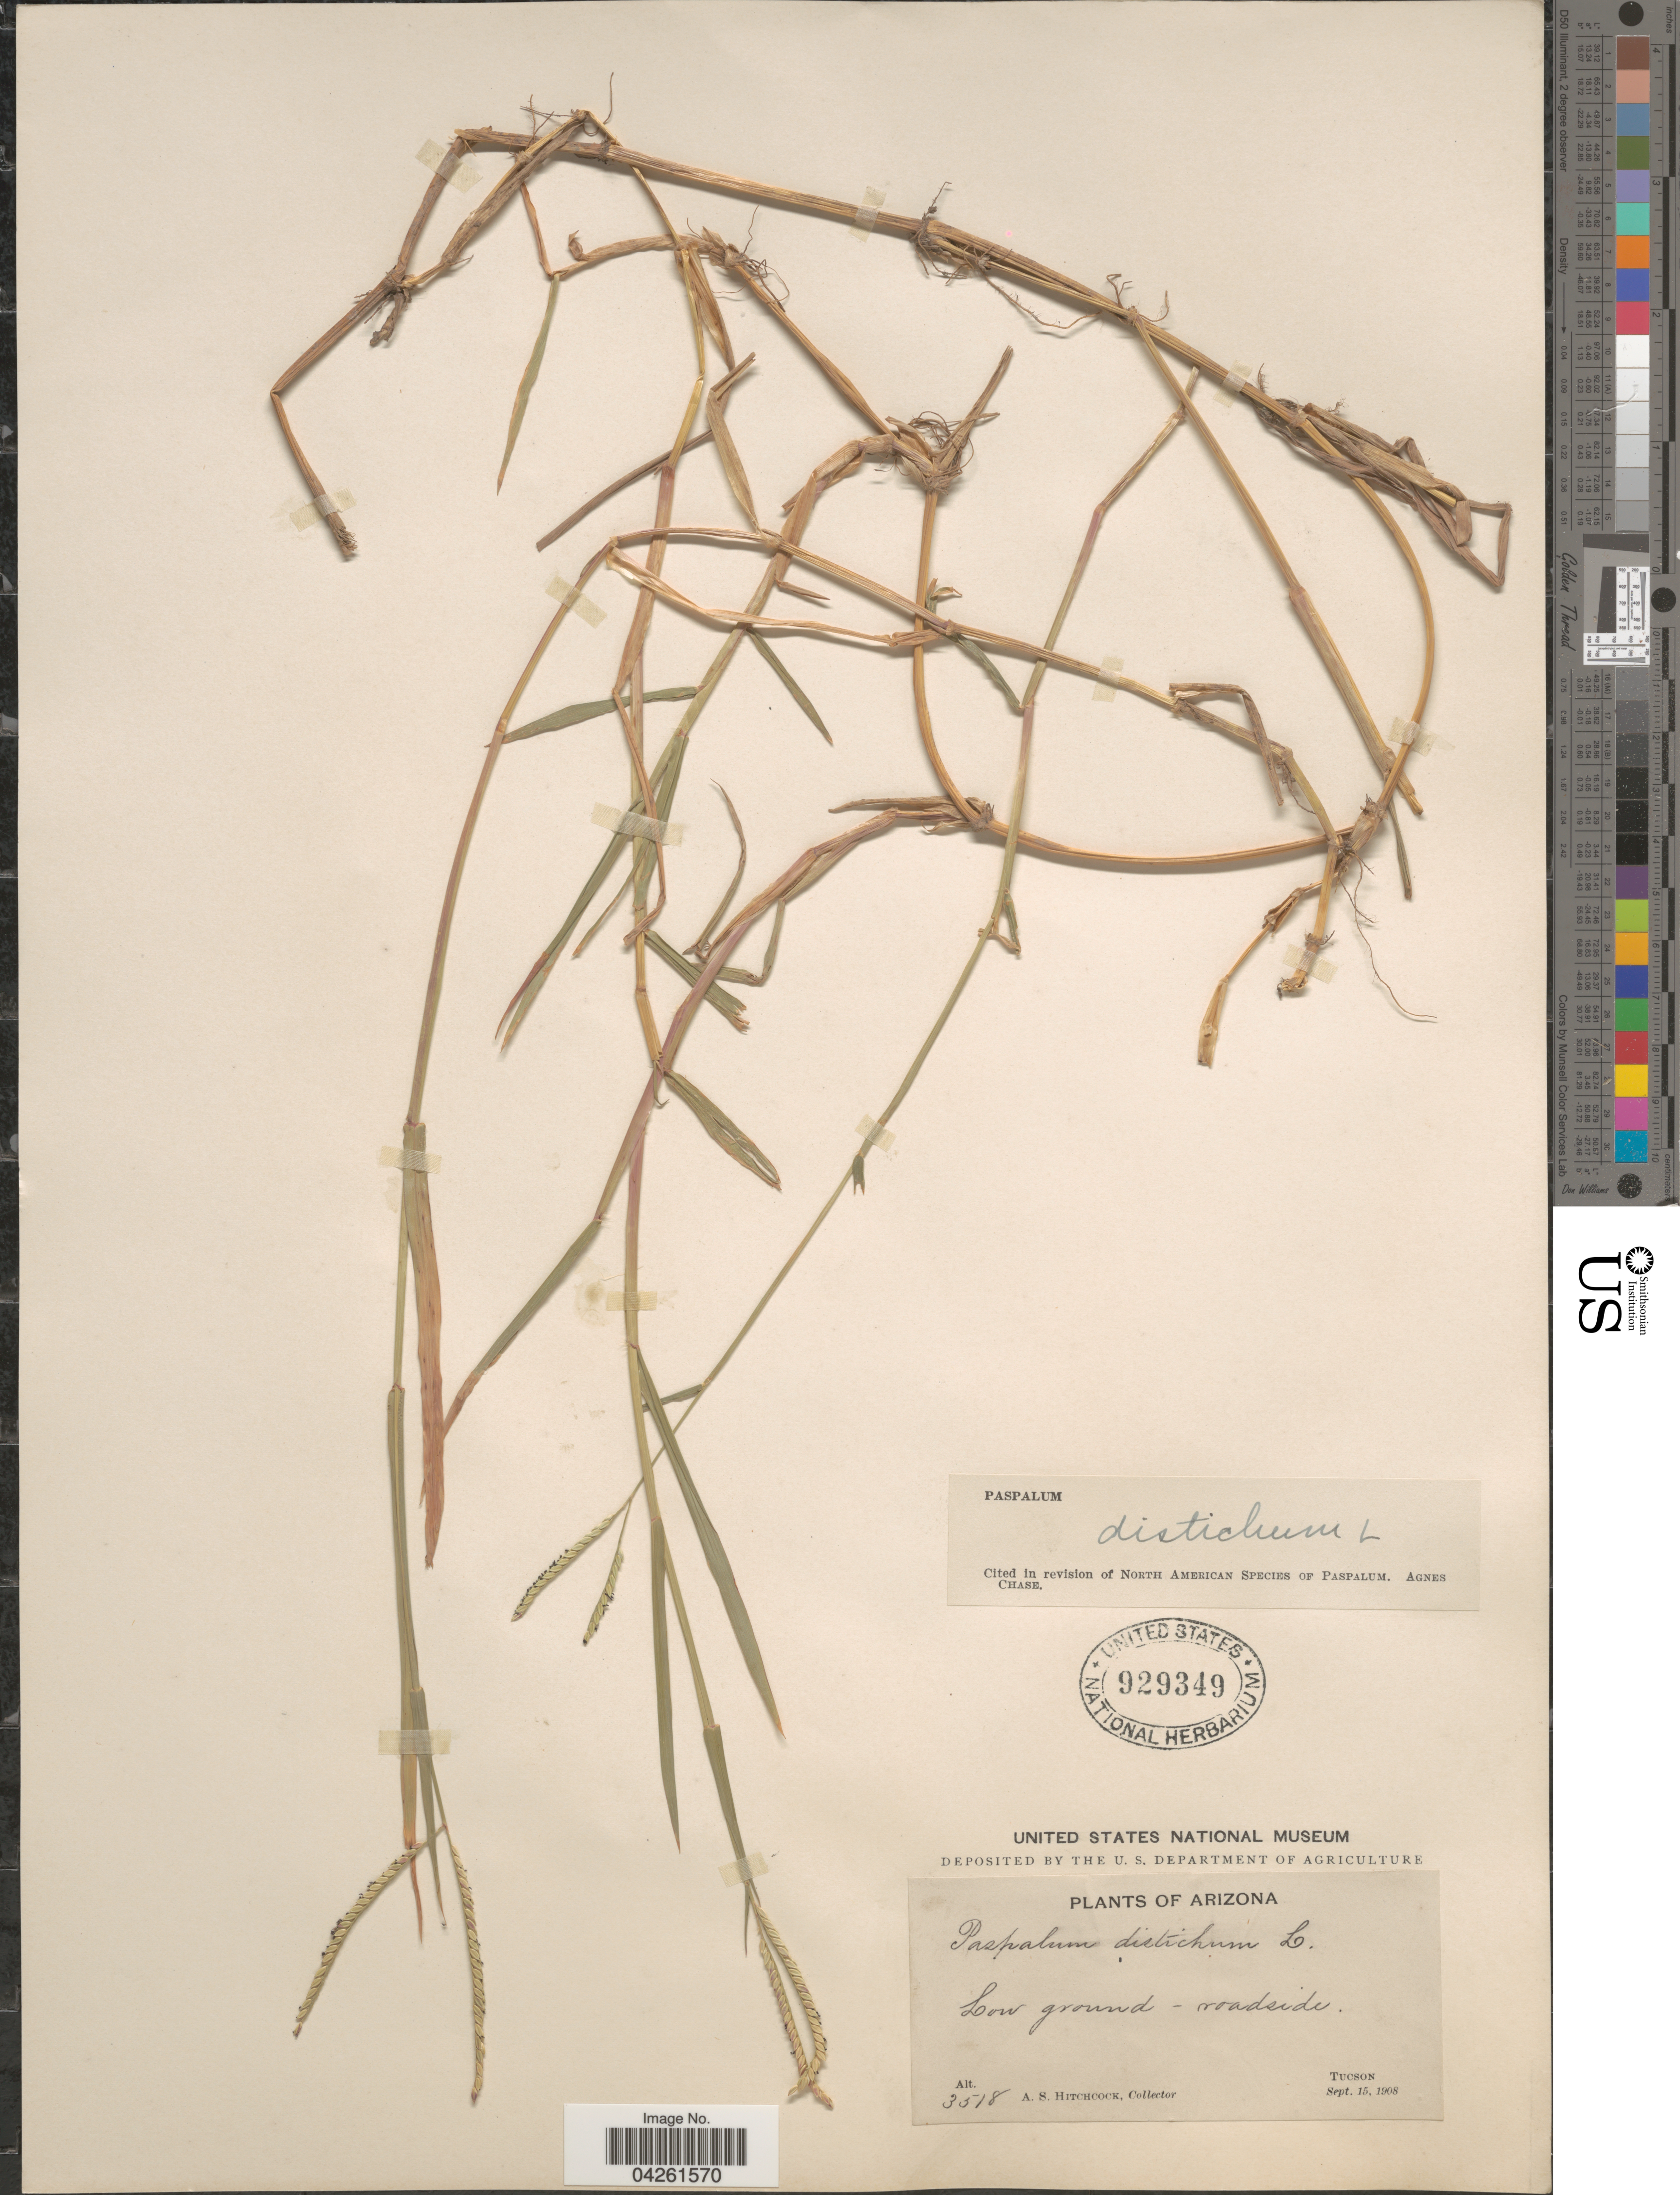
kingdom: Plantae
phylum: Tracheophyta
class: Liliopsida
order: Poales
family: Poaceae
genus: Paspalum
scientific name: Paspalum distichum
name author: L.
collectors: A. S. Hitchcock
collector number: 3518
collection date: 1908-09-15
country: United States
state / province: Arizona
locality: Tucson.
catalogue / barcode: US 929349